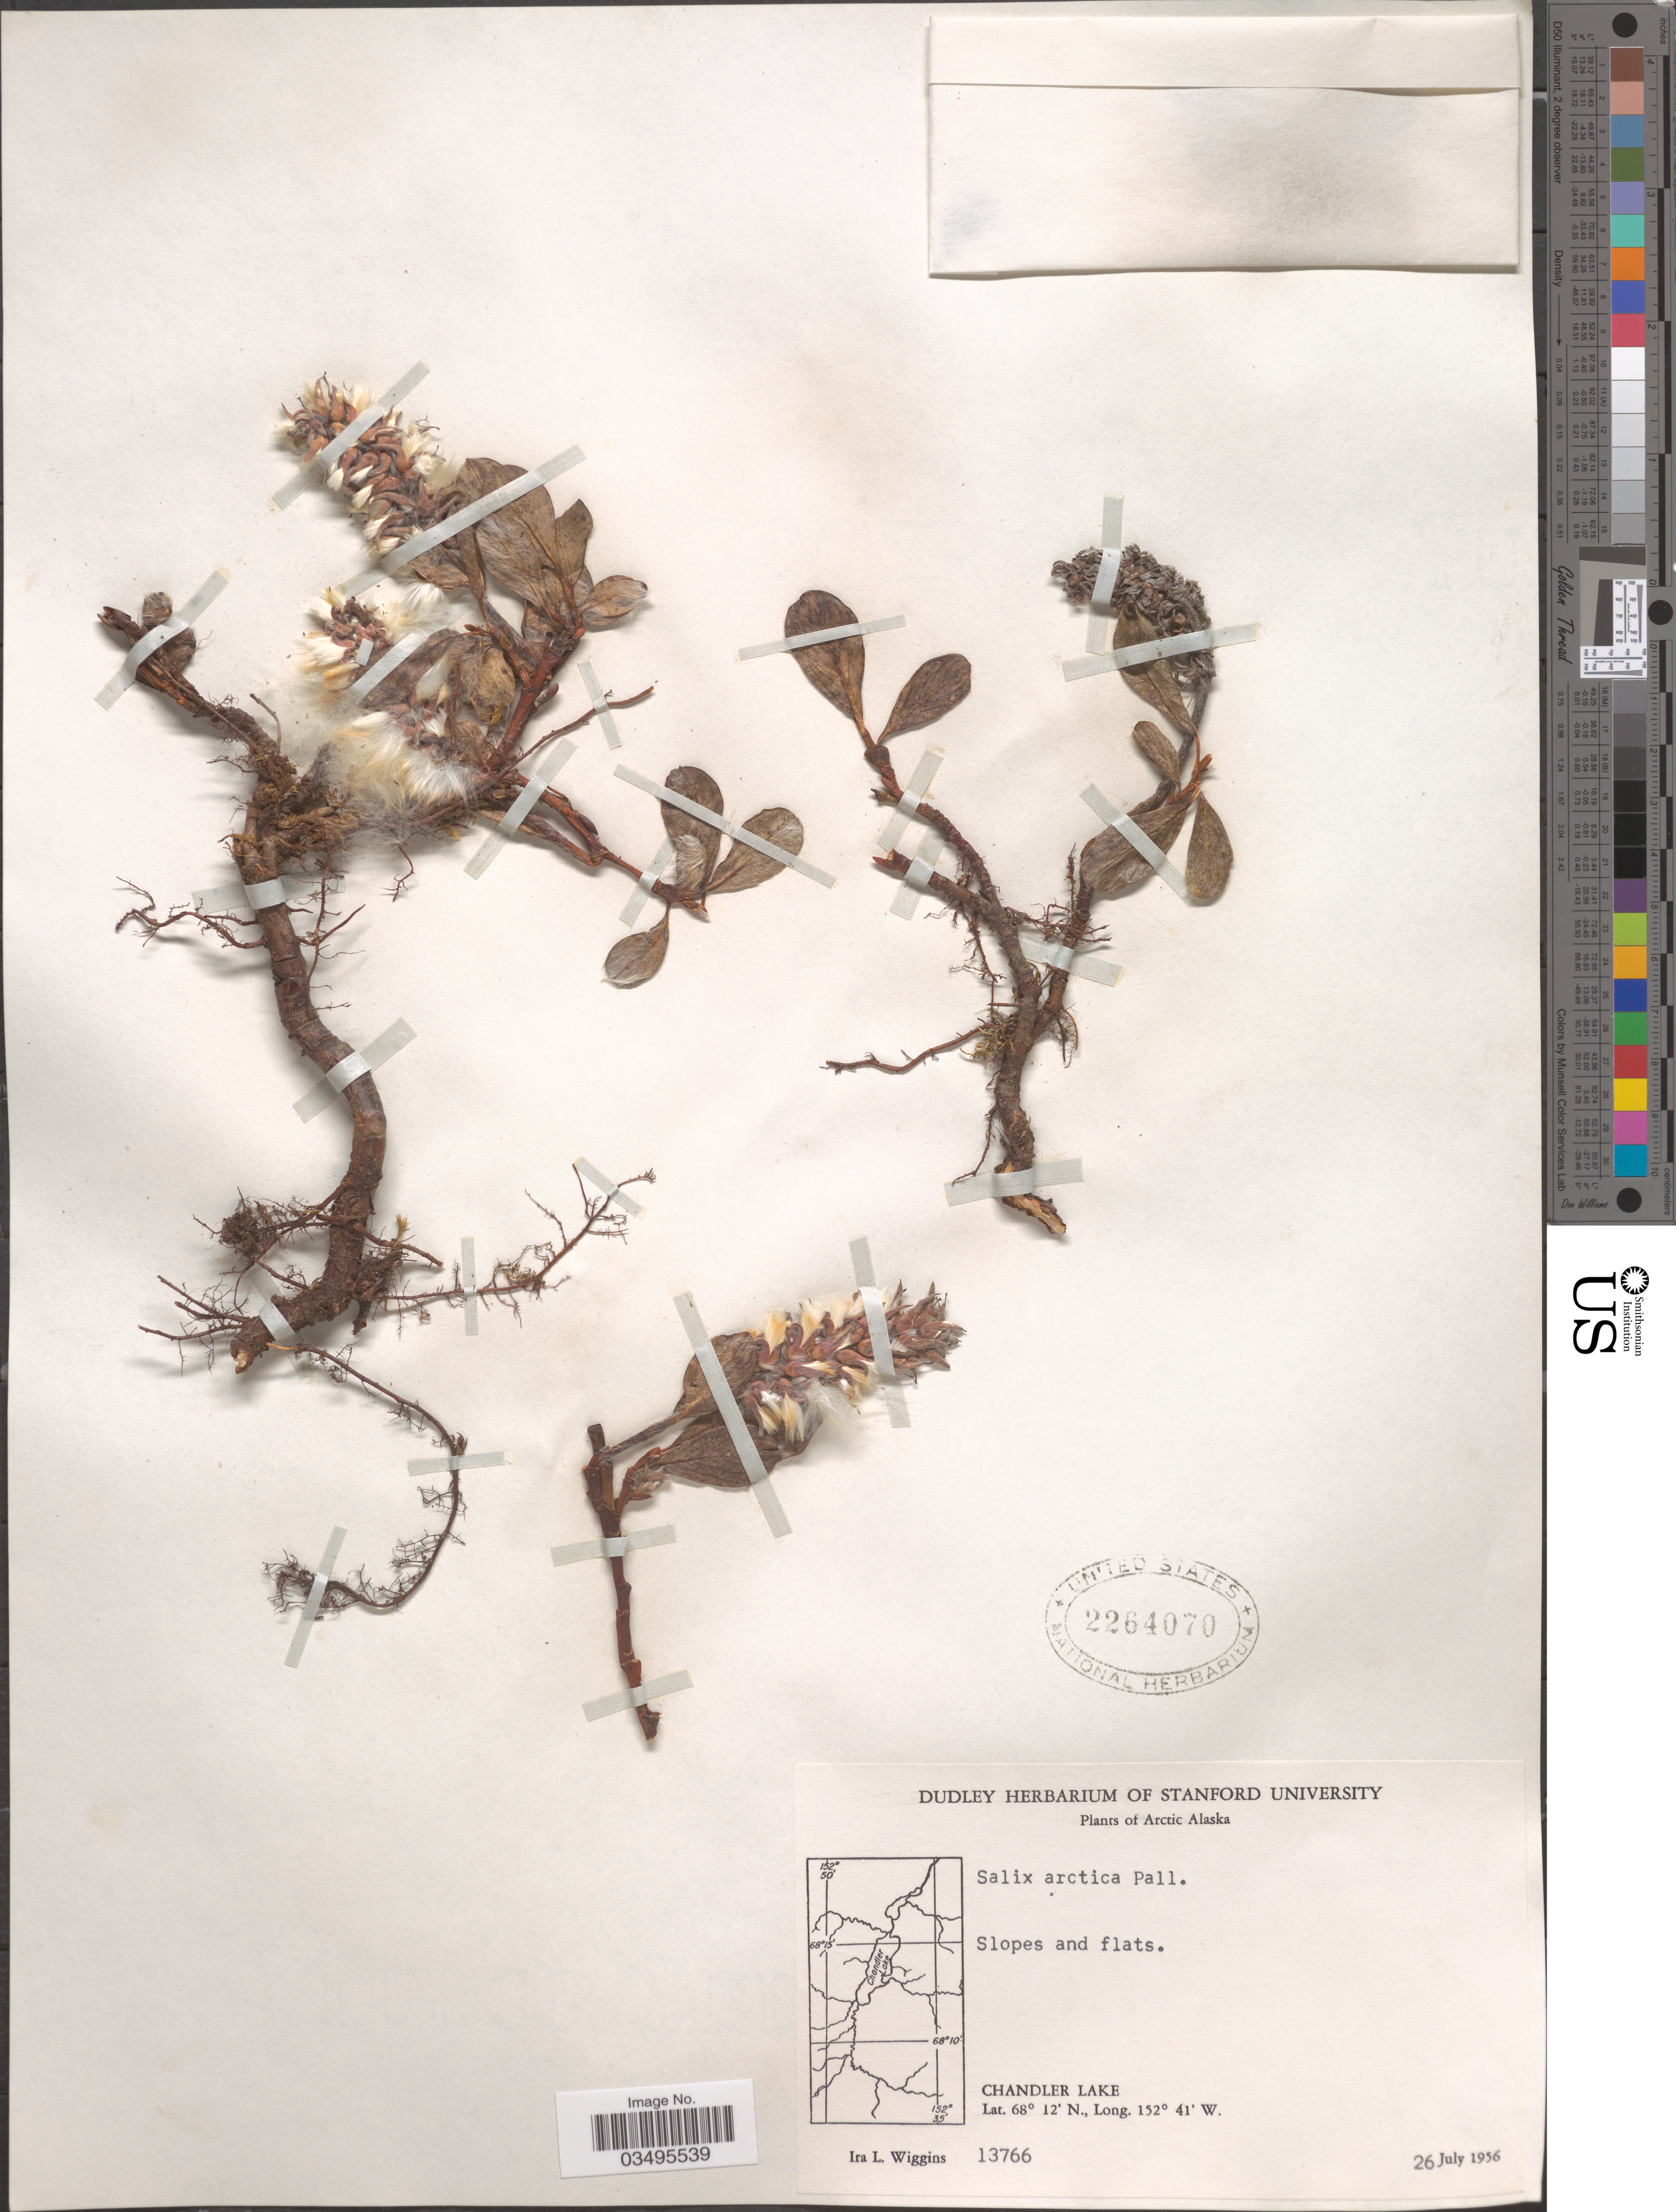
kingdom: Plantae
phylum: Tracheophyta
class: Magnoliopsida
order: Malpighiales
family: Salicaceae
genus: Salix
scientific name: Salix arctica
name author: Pall.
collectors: I. L. Wiggins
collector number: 13766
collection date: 1956-07-26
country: United States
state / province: Alaska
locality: Arctic Alaska. Chandler Lake.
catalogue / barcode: US 2264070